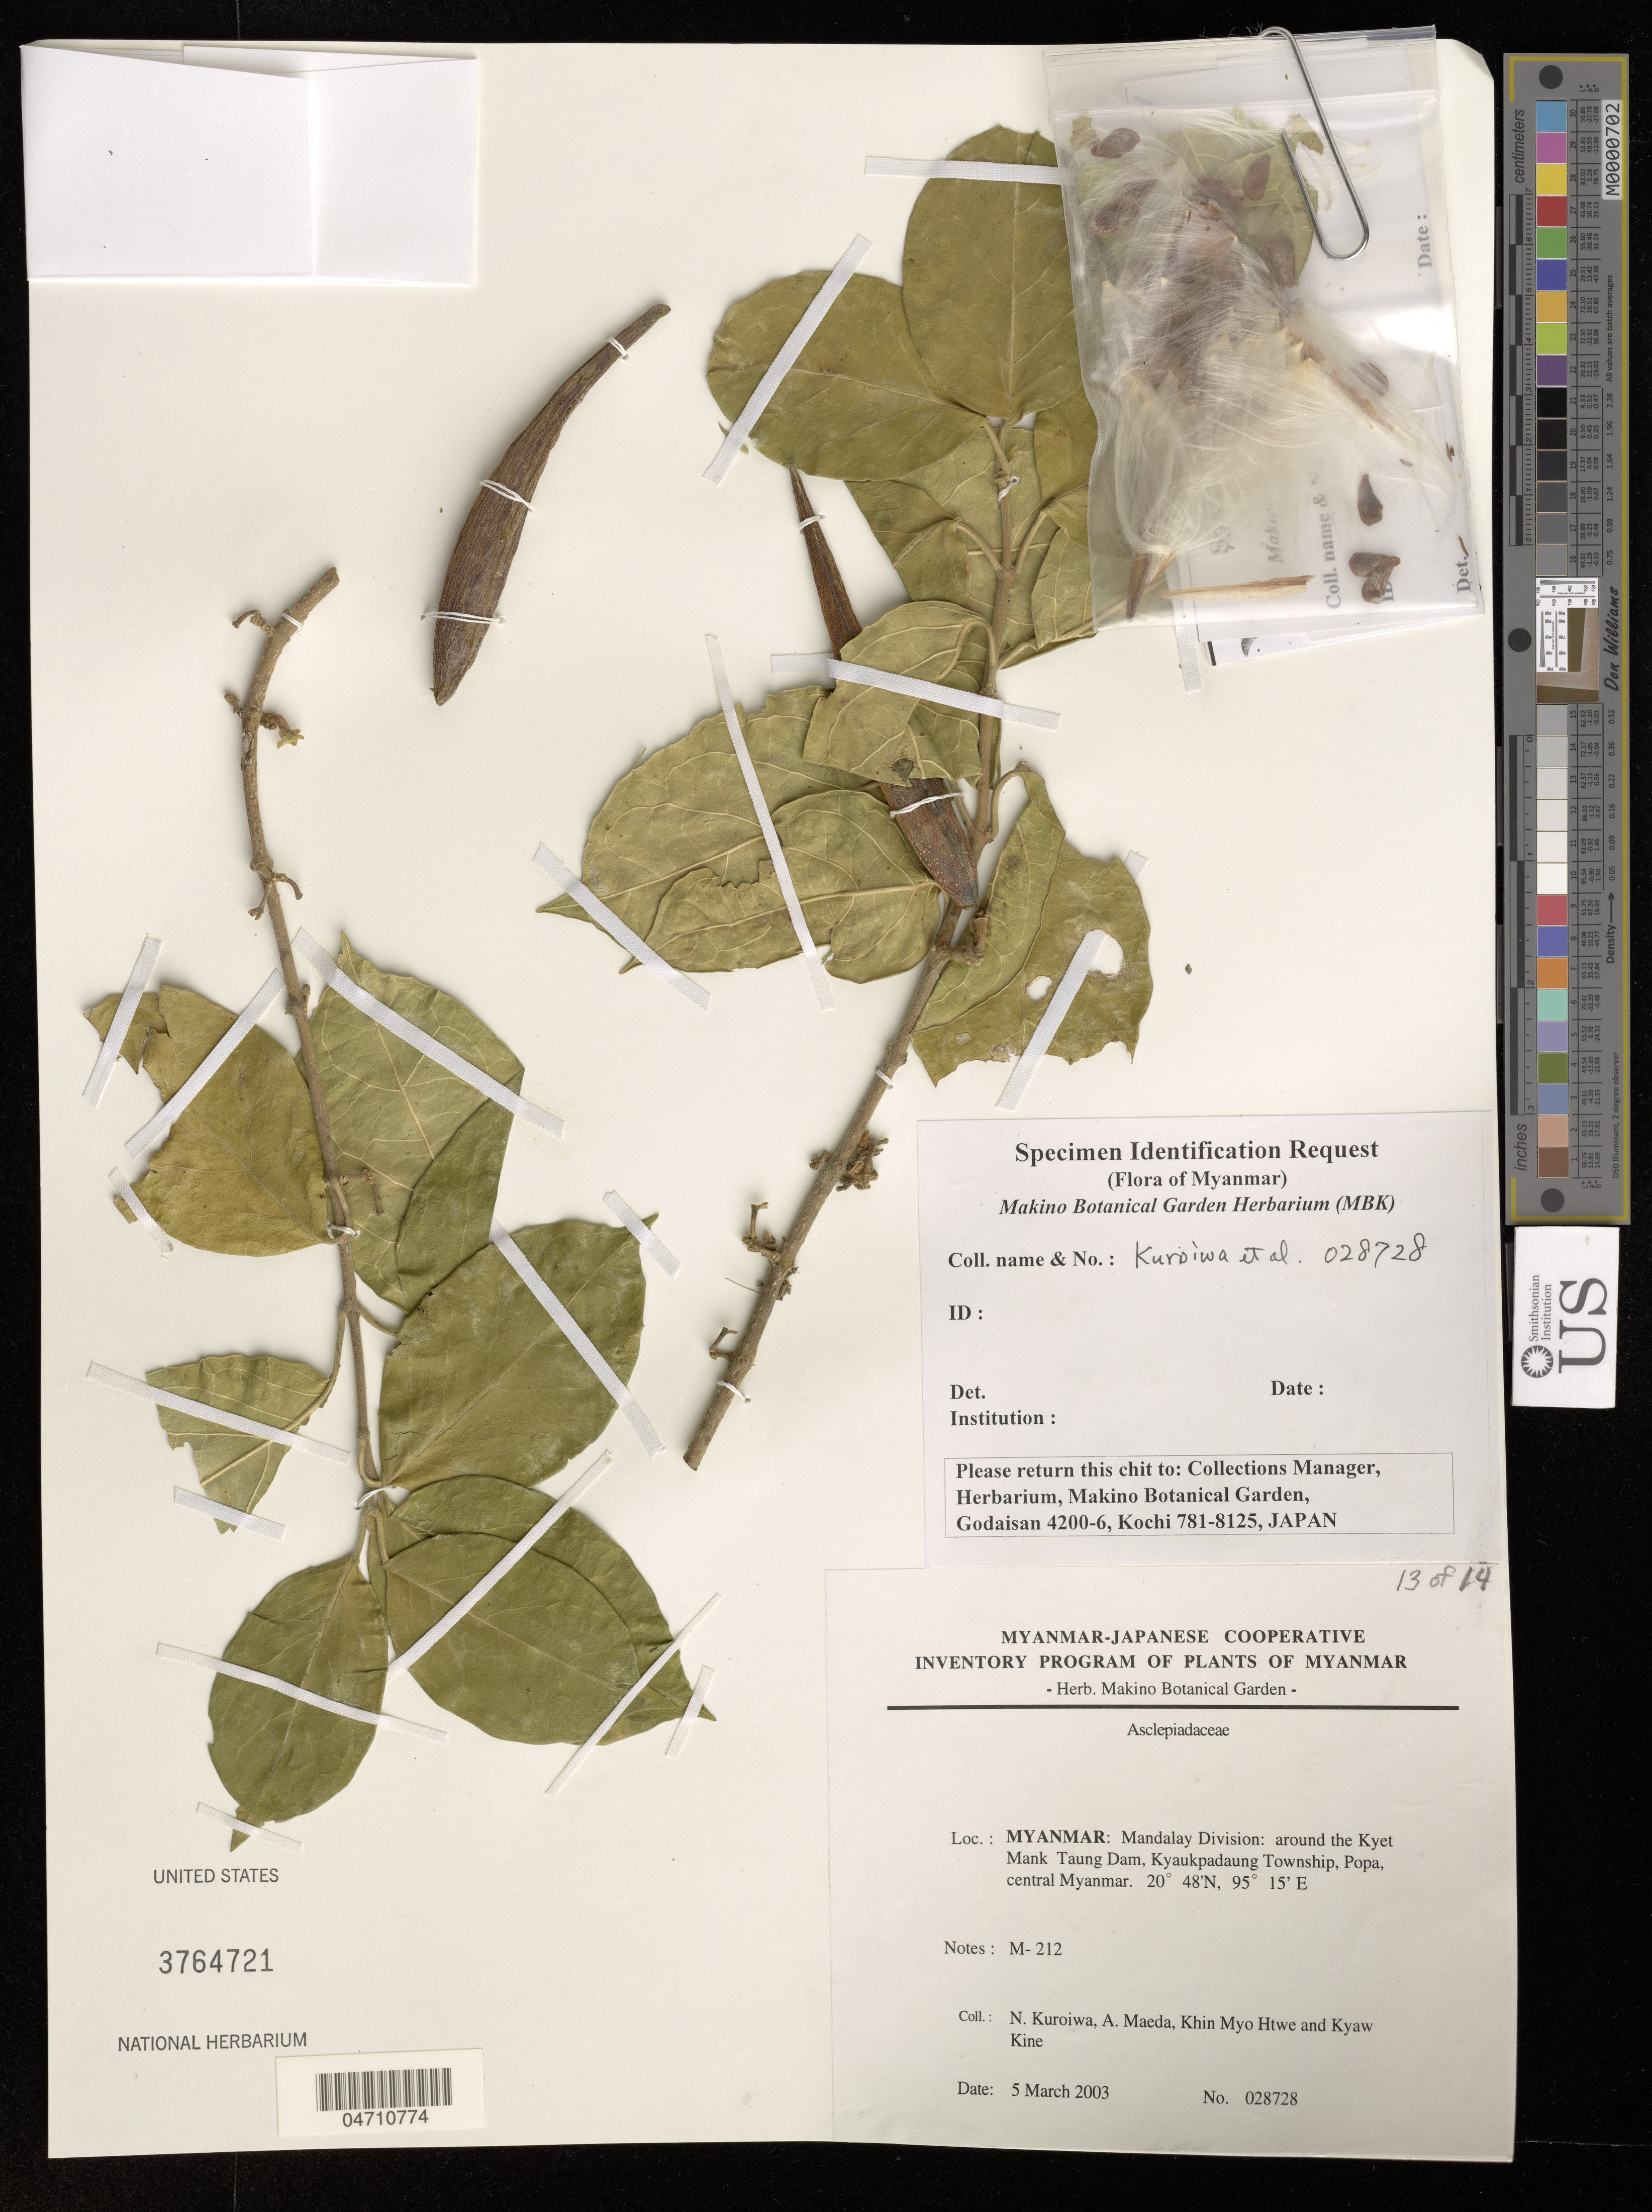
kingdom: Plantae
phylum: Tracheophyta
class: Magnoliopsida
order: Gentianales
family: Apocynaceae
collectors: N. Kuroiwa, A. Maeda, K. Htwe & K. Kine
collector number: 028728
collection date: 2003-03-05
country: Myanmar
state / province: Mandalay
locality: Mandalay Division: around the Kyet Mank Taung Dam, Kyaukpadaung Township, Popa, central Myanmar.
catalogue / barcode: US 3764721